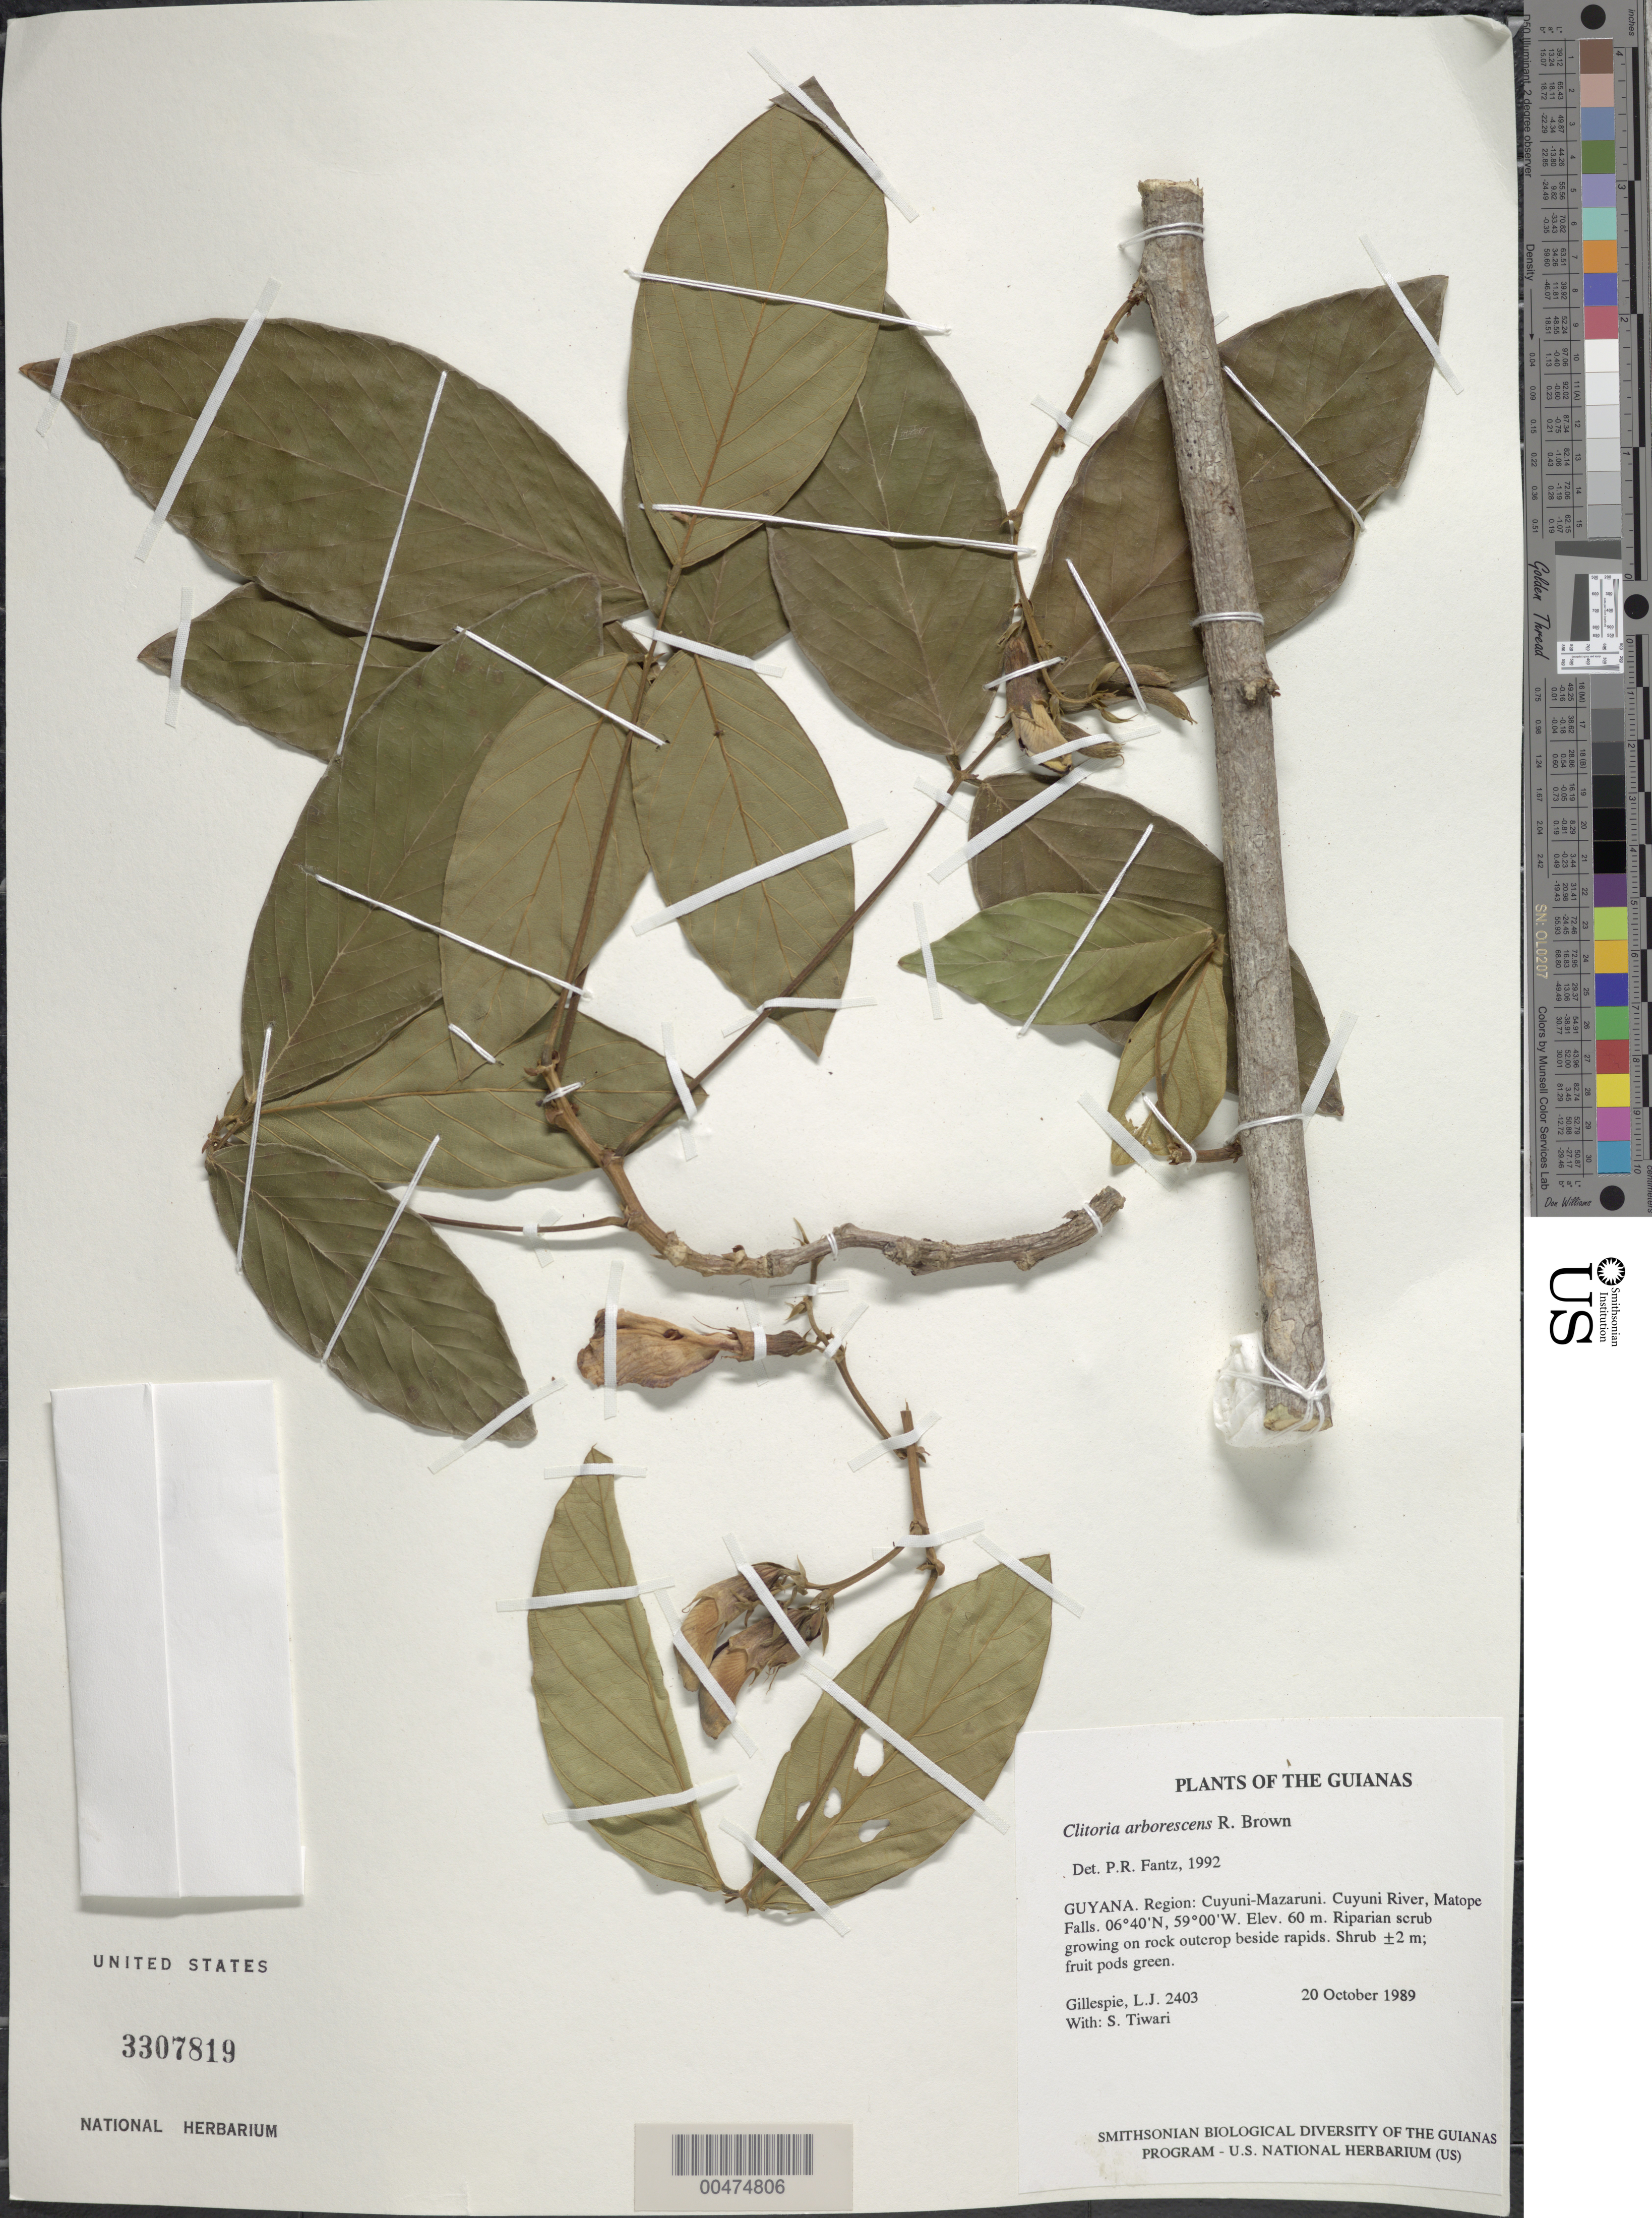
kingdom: Plantae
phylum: Tracheophyta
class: Magnoliopsida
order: Fabales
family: Fabaceae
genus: Clitoria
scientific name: Clitoria arborescens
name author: R. Br.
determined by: Fantz, P. R., (FLAS), University of Florida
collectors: L. J. Gillespie & S. Tiwari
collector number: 2403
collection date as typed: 20 October 1989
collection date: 1989-10-20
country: Guyana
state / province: Cuyuni-Mazaruni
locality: Cuyuni River, Matope Falls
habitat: Riparian scrub growing on rock outcrop beside rapids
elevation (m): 40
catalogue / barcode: US 3307819